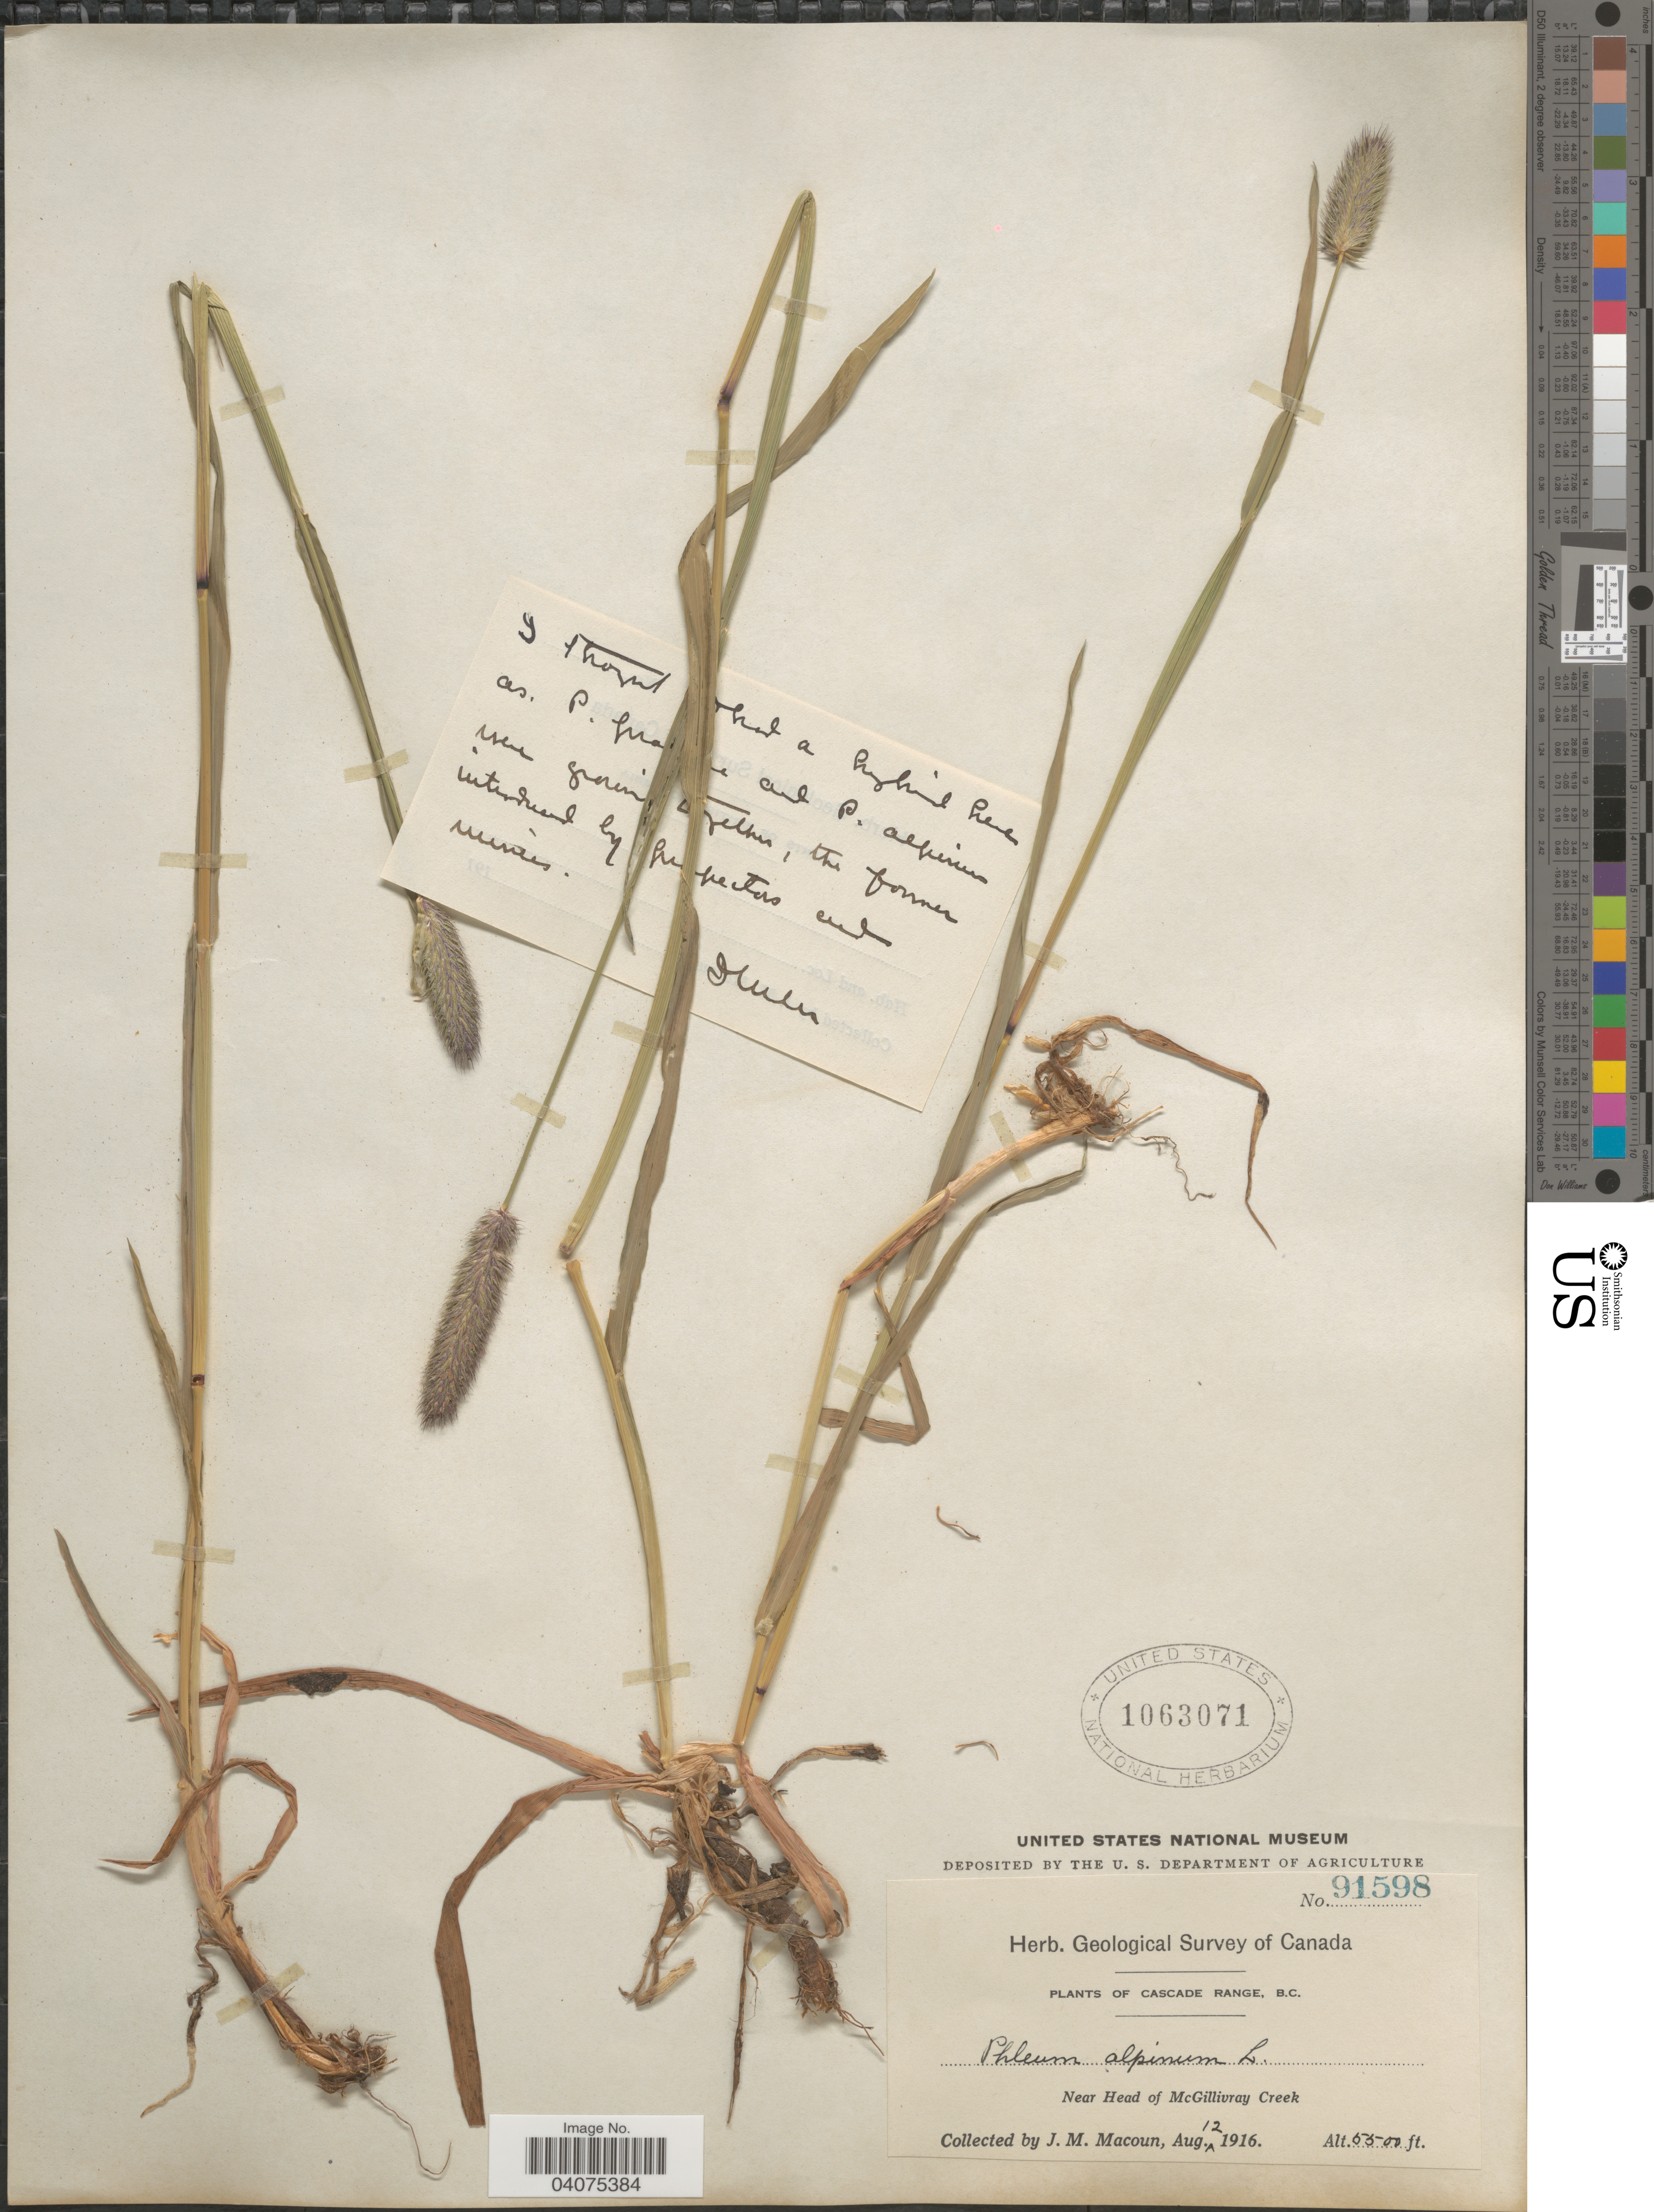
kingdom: Plantae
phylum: Tracheophyta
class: Liliopsida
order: Poales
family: Poaceae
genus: Phleum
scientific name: Phleum alpinum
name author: L.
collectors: J. M. Macoun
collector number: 91598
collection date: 1916-08-12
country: Canada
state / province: British Columbia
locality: Herb. Geological Survey of Canada. Cascade Range. Near Head of McGillivray Creek.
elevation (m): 1676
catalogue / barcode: US 1063071